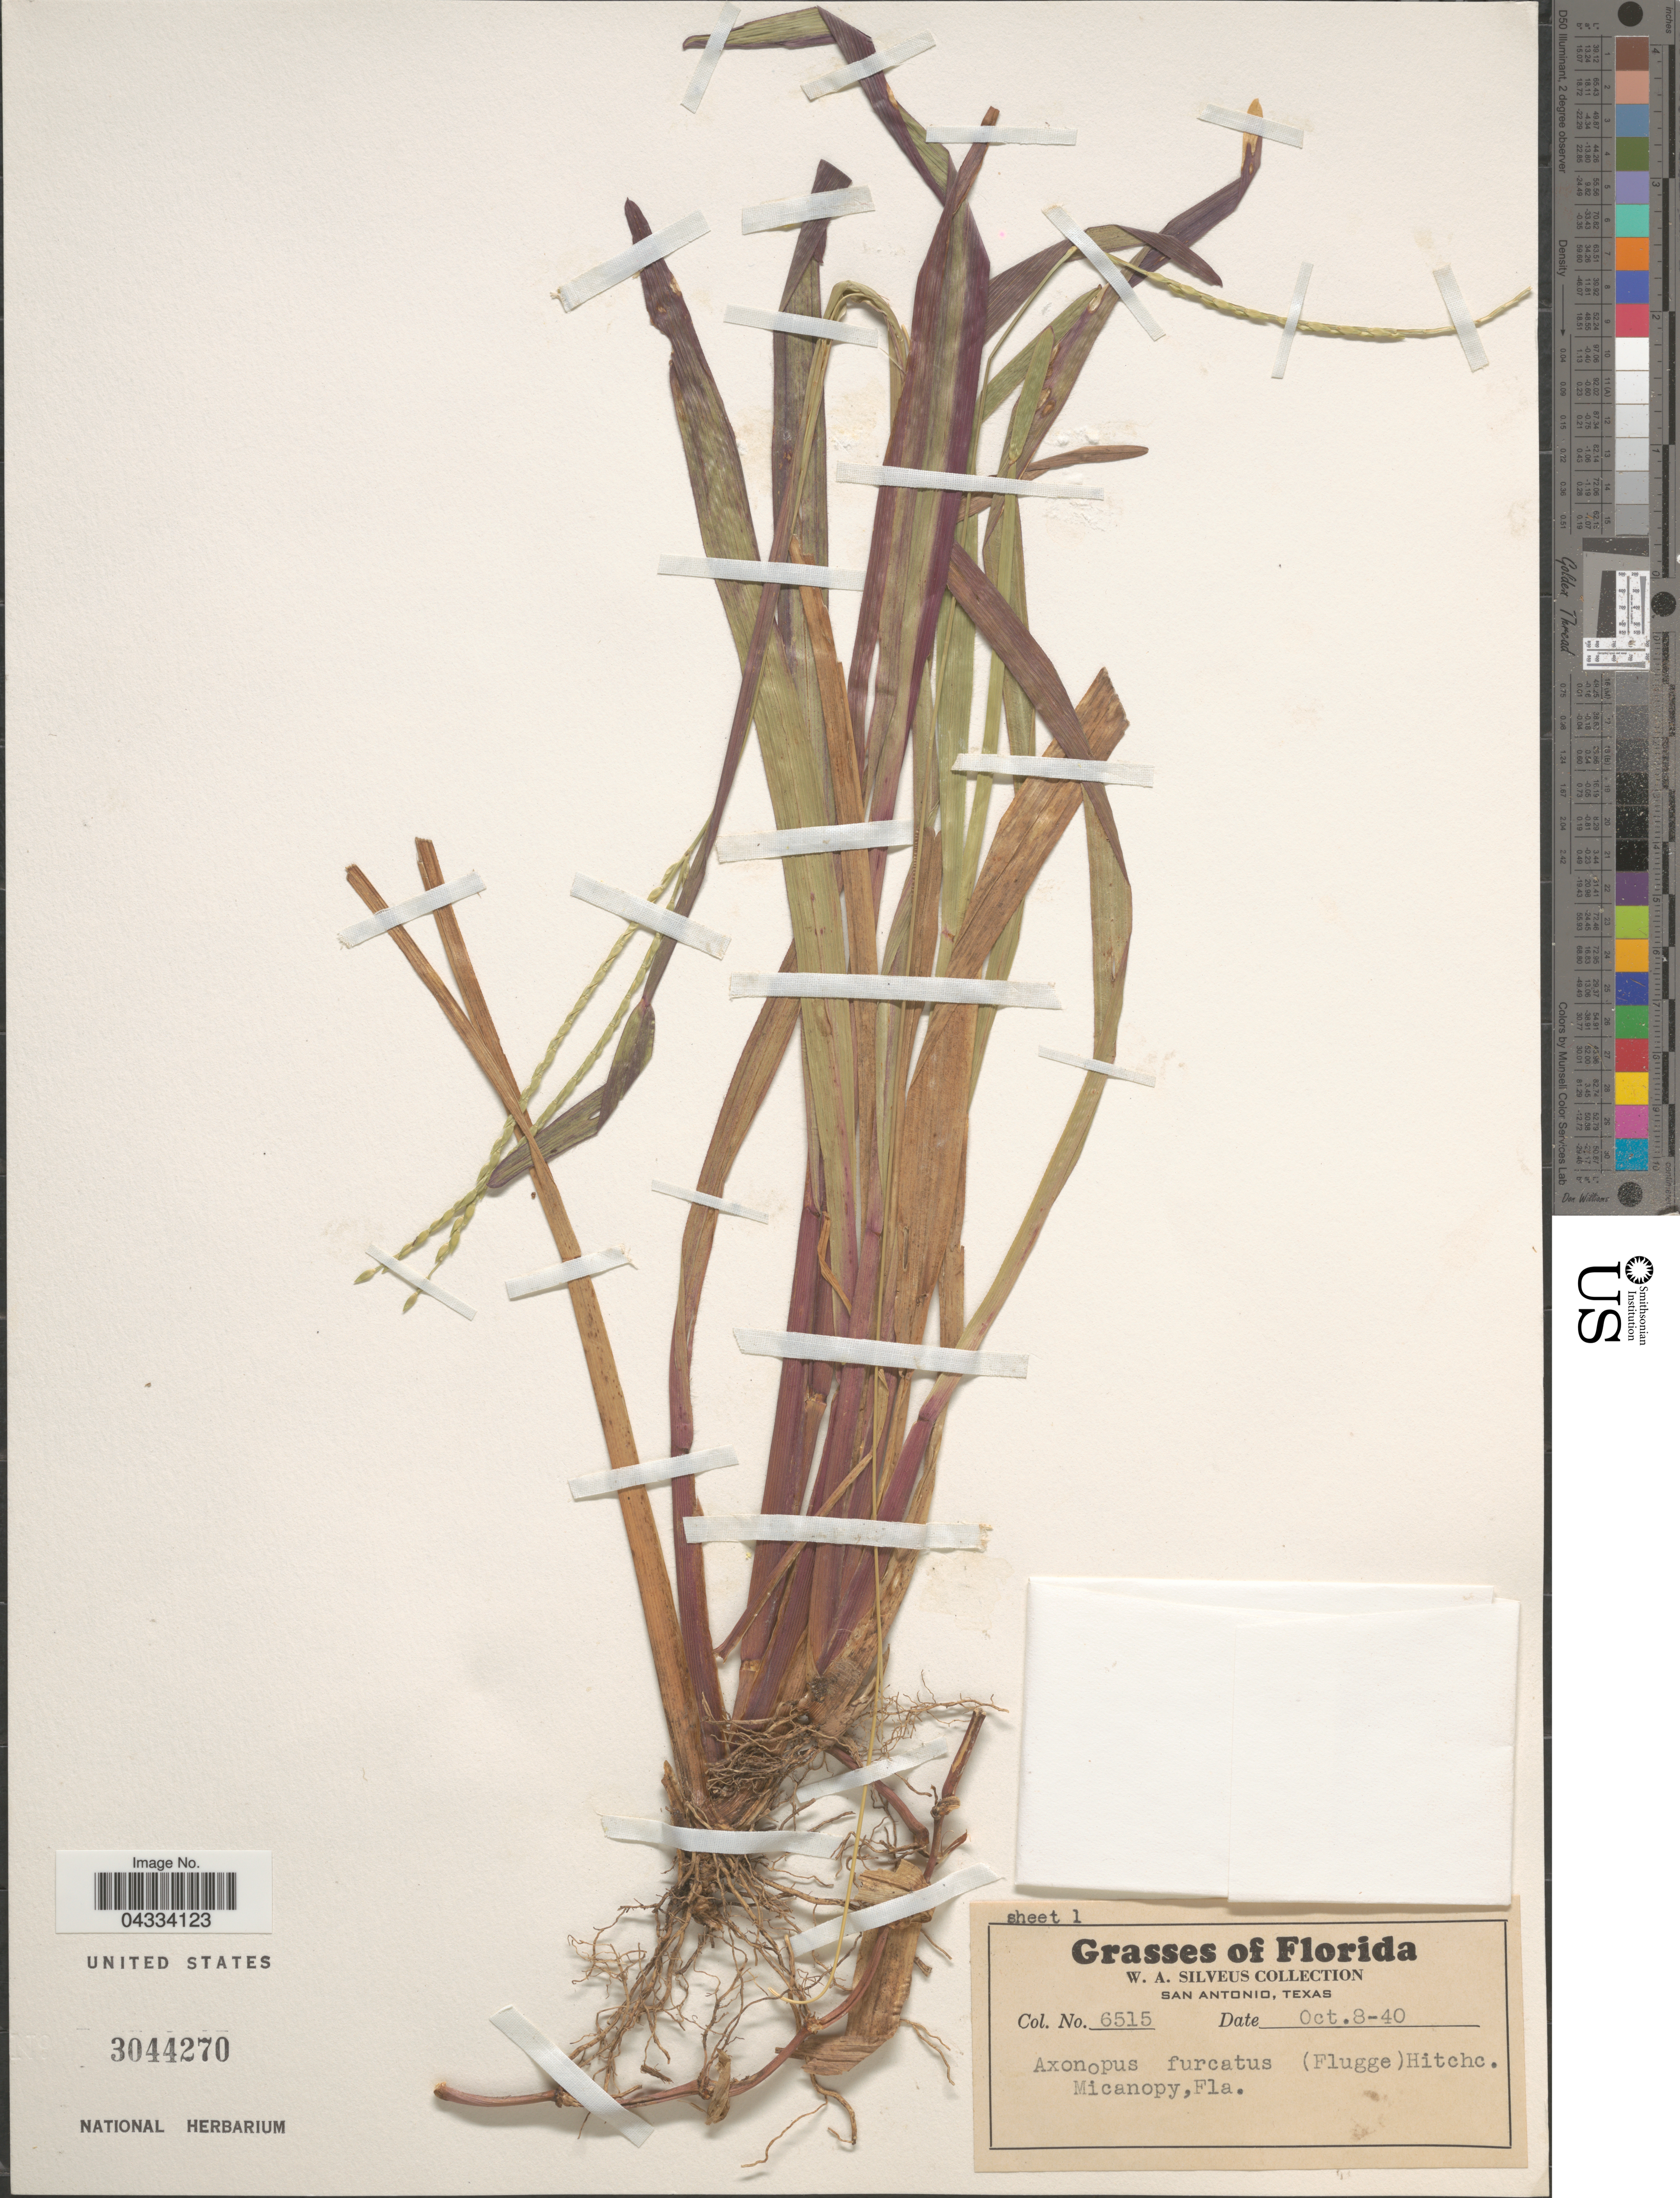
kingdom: Plantae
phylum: Tracheophyta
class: Liliopsida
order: Poales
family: Poaceae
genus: Axonopus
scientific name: Axonopus furcatus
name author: (Flüggé) Hitchc.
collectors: W. Silveus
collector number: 6515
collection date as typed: Transcribed d/m/y: 8/10/40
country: United States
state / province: Florida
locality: Micanopy.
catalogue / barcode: US 3044270